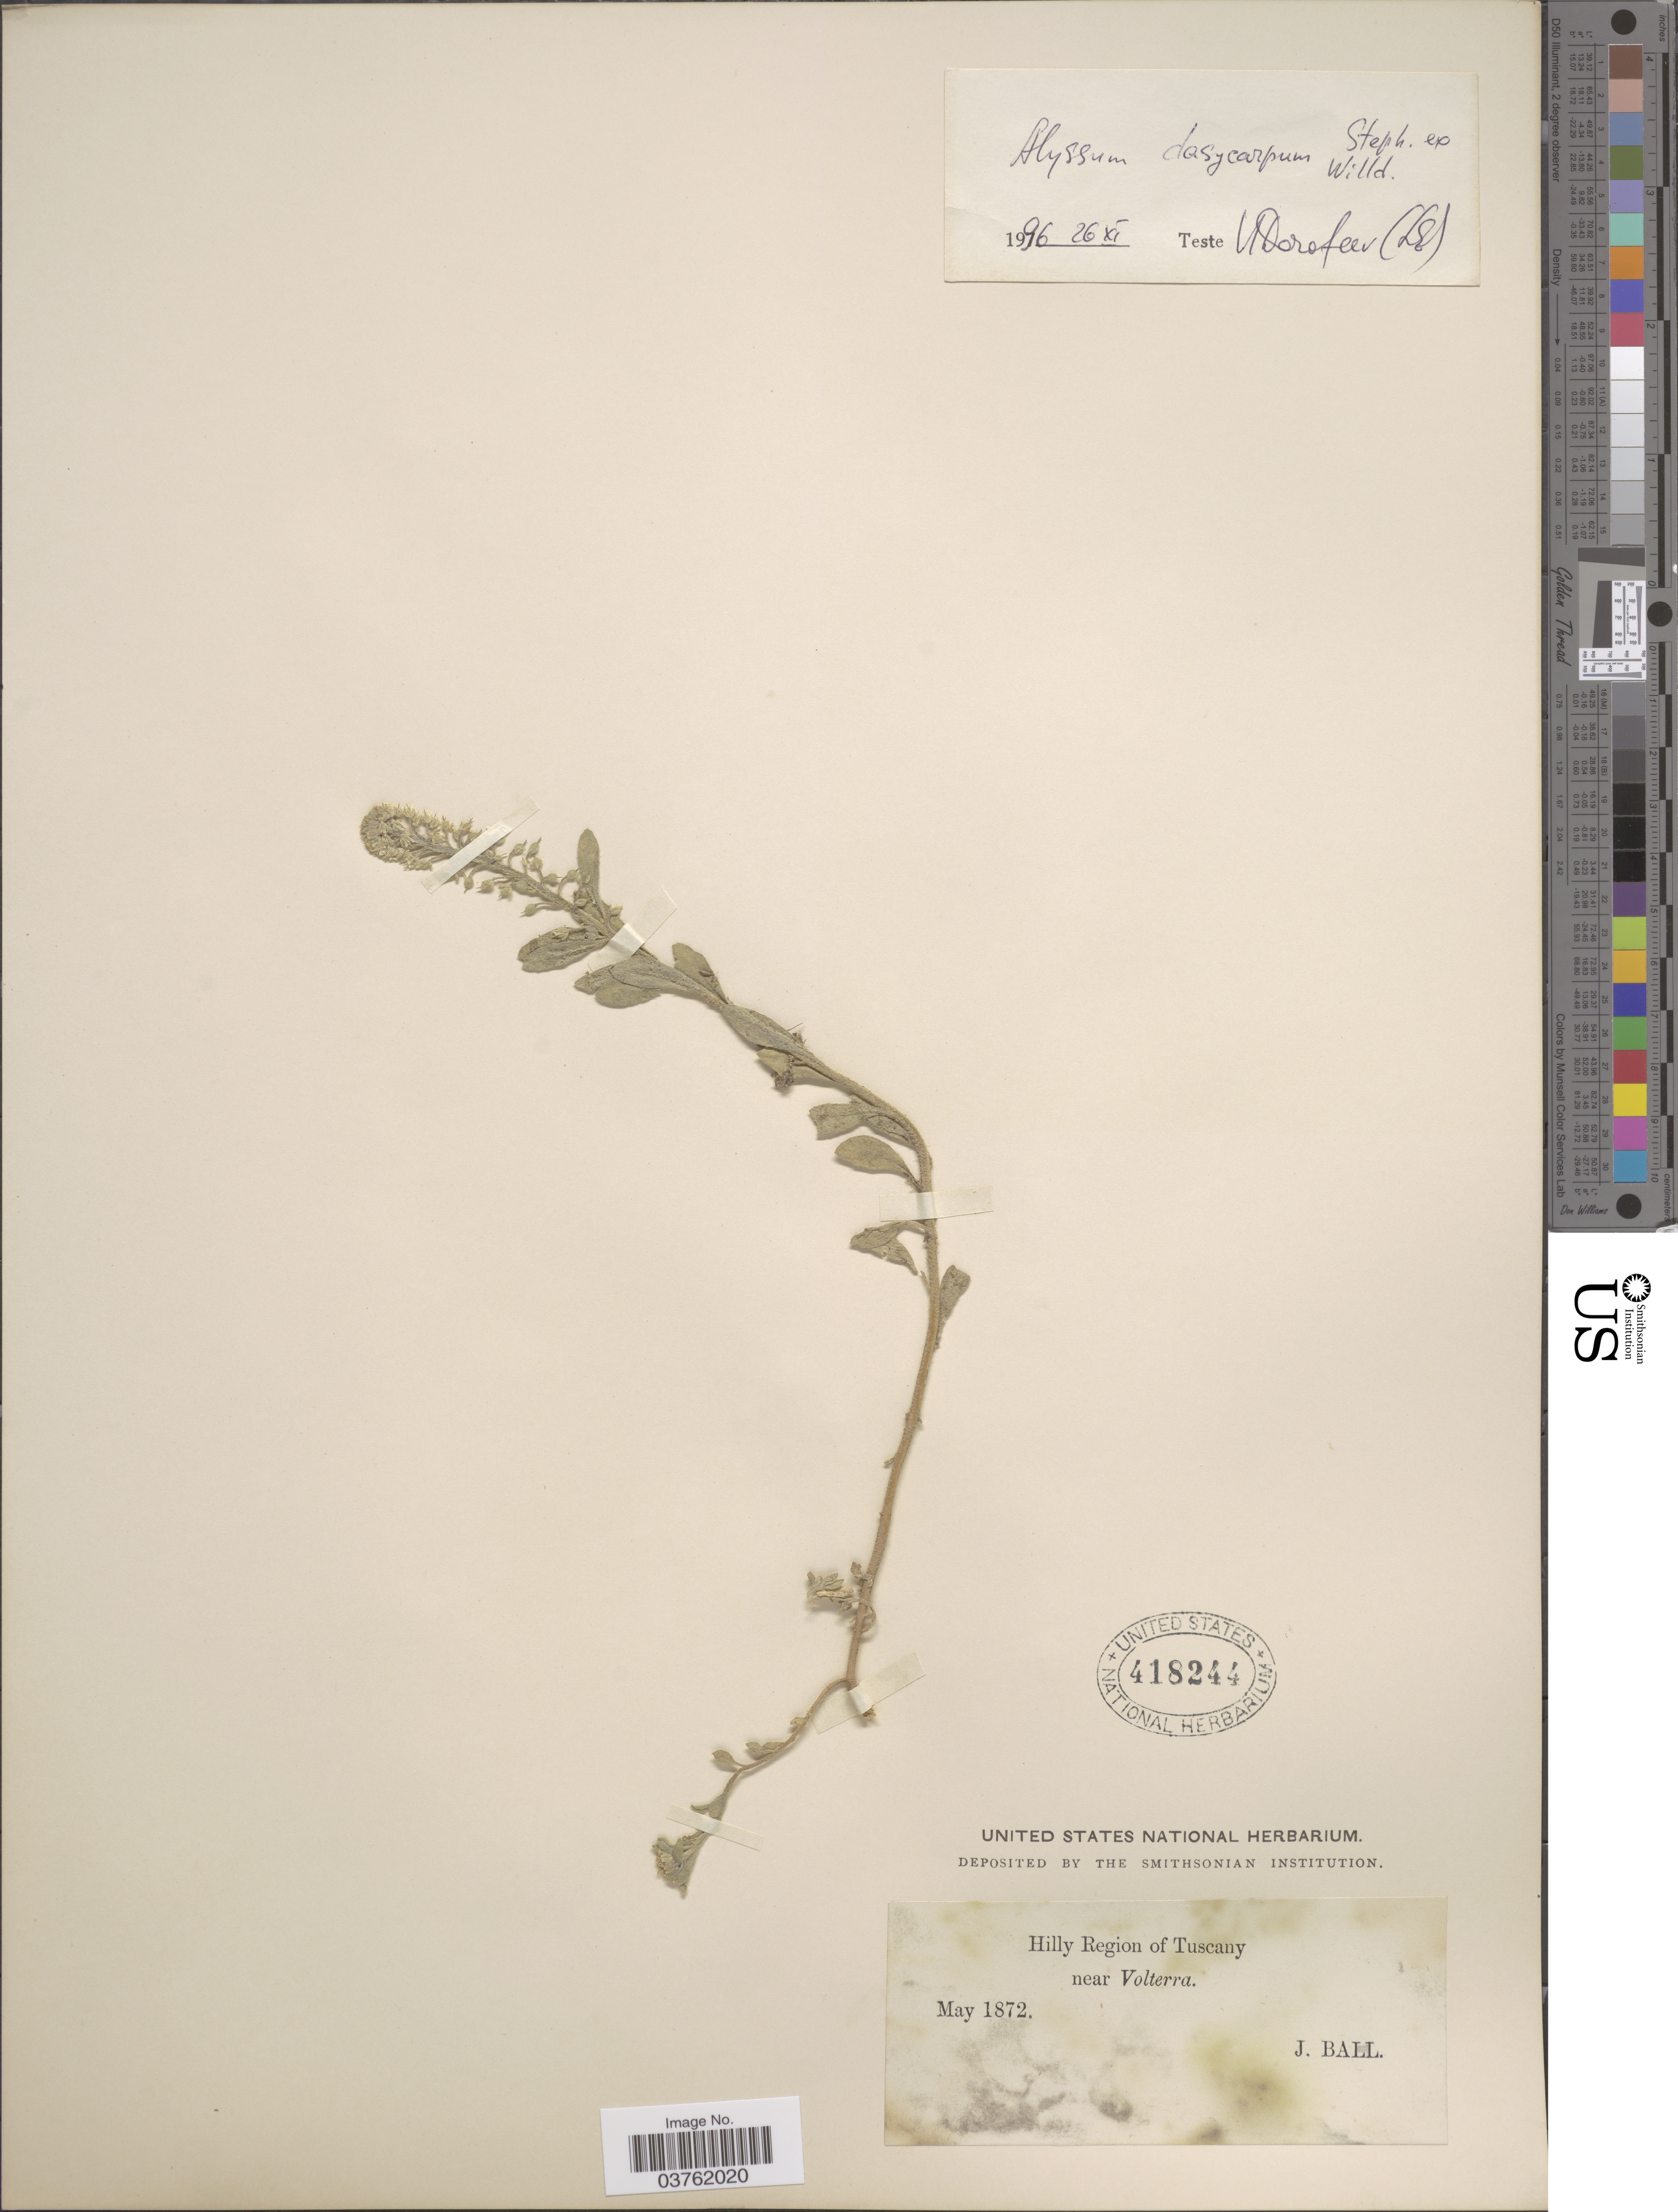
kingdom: Plantae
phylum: Tracheophyta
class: Magnoliopsida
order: Brassicales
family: Brassicaceae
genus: Alyssum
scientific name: Alyssum dasycarpum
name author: Stephan ex Willd.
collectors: J. Ball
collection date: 1872-05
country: Italy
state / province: Tuscany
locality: Hilly Region of Tuscany near Volterra.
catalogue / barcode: US 418244